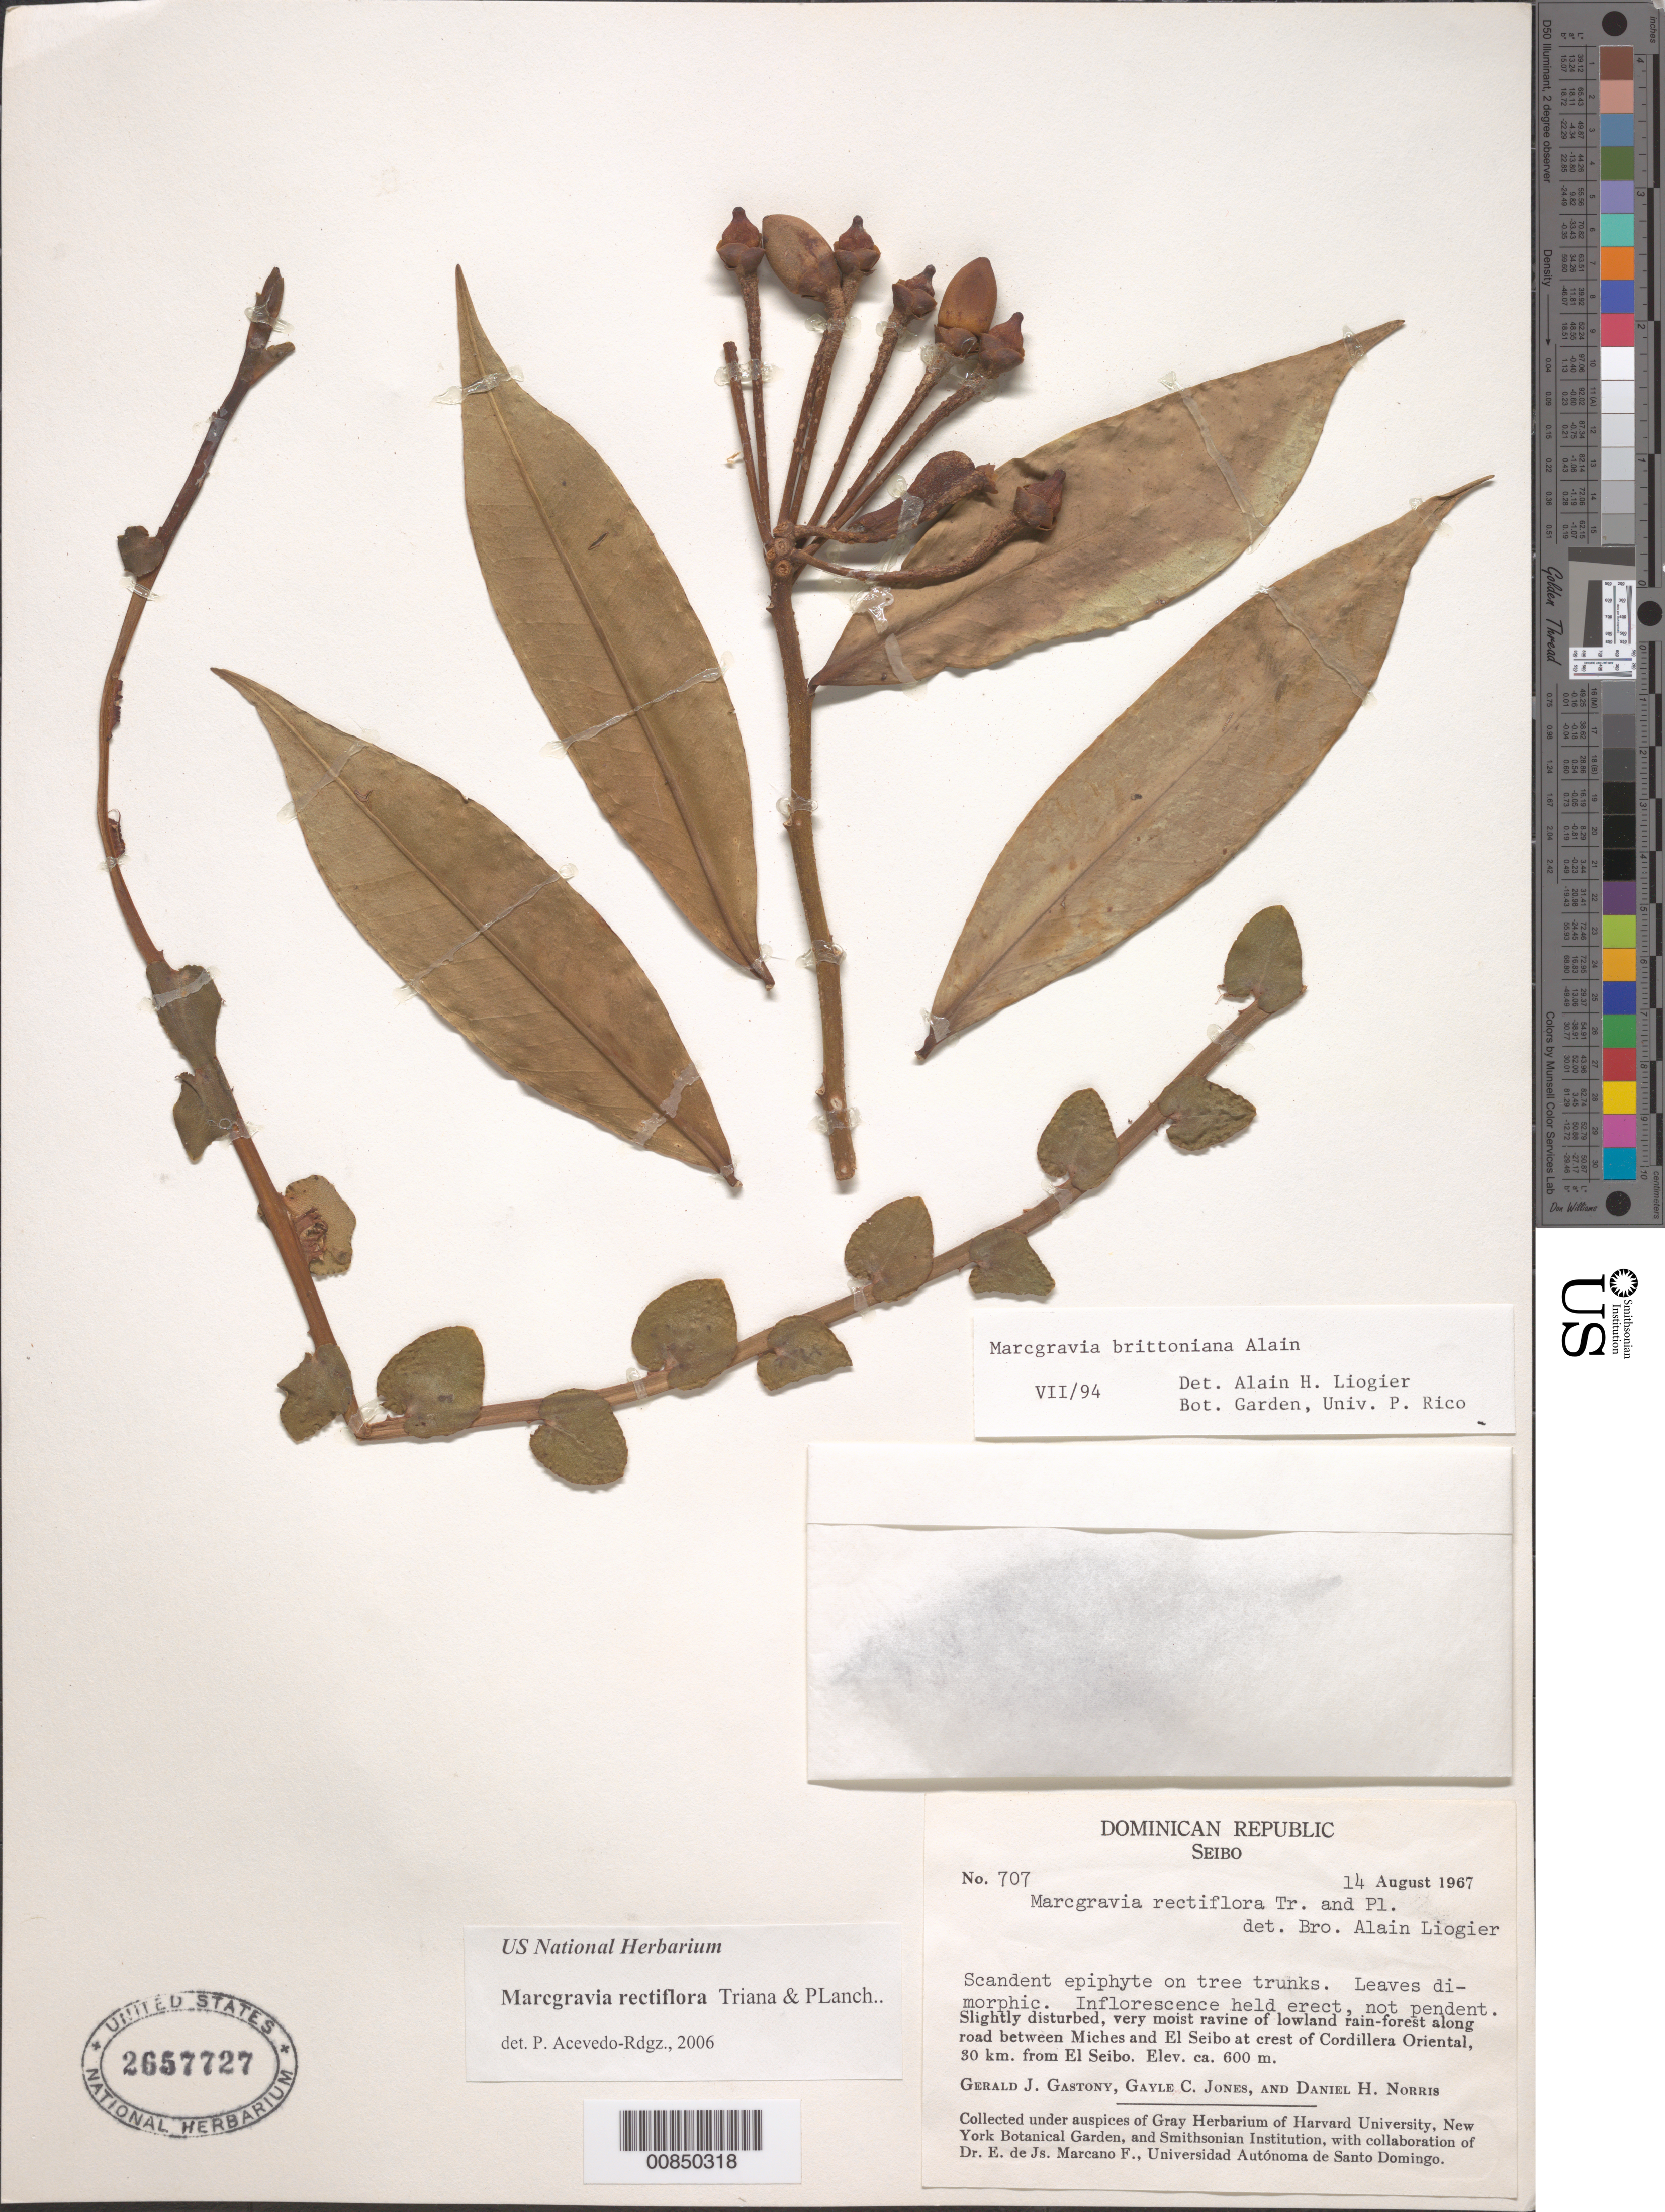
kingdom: Plantae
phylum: Tracheophyta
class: Magnoliopsida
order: Ericales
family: Marcgraviaceae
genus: Marcgravia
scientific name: Marcgravia rectiflora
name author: Triana & Planch.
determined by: Acevedo-Rodríguez, P., (BOT), Smithsonian Institution - National Museum of Natural History (UNITED STATES)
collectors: G. Gastony, G. C. Jones & D. H. Norris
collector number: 707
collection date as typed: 14 Aug 1967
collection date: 1967-08-14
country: Dominican Republic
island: Hispaniola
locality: Road between Miches and El Seibo at crest of Cordillera Oriental, 30 km. from El Seibo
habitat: On tree trunks in slightly disturbed, very moist ravine of lowland rain-forest along road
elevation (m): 600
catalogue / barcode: US 2657727